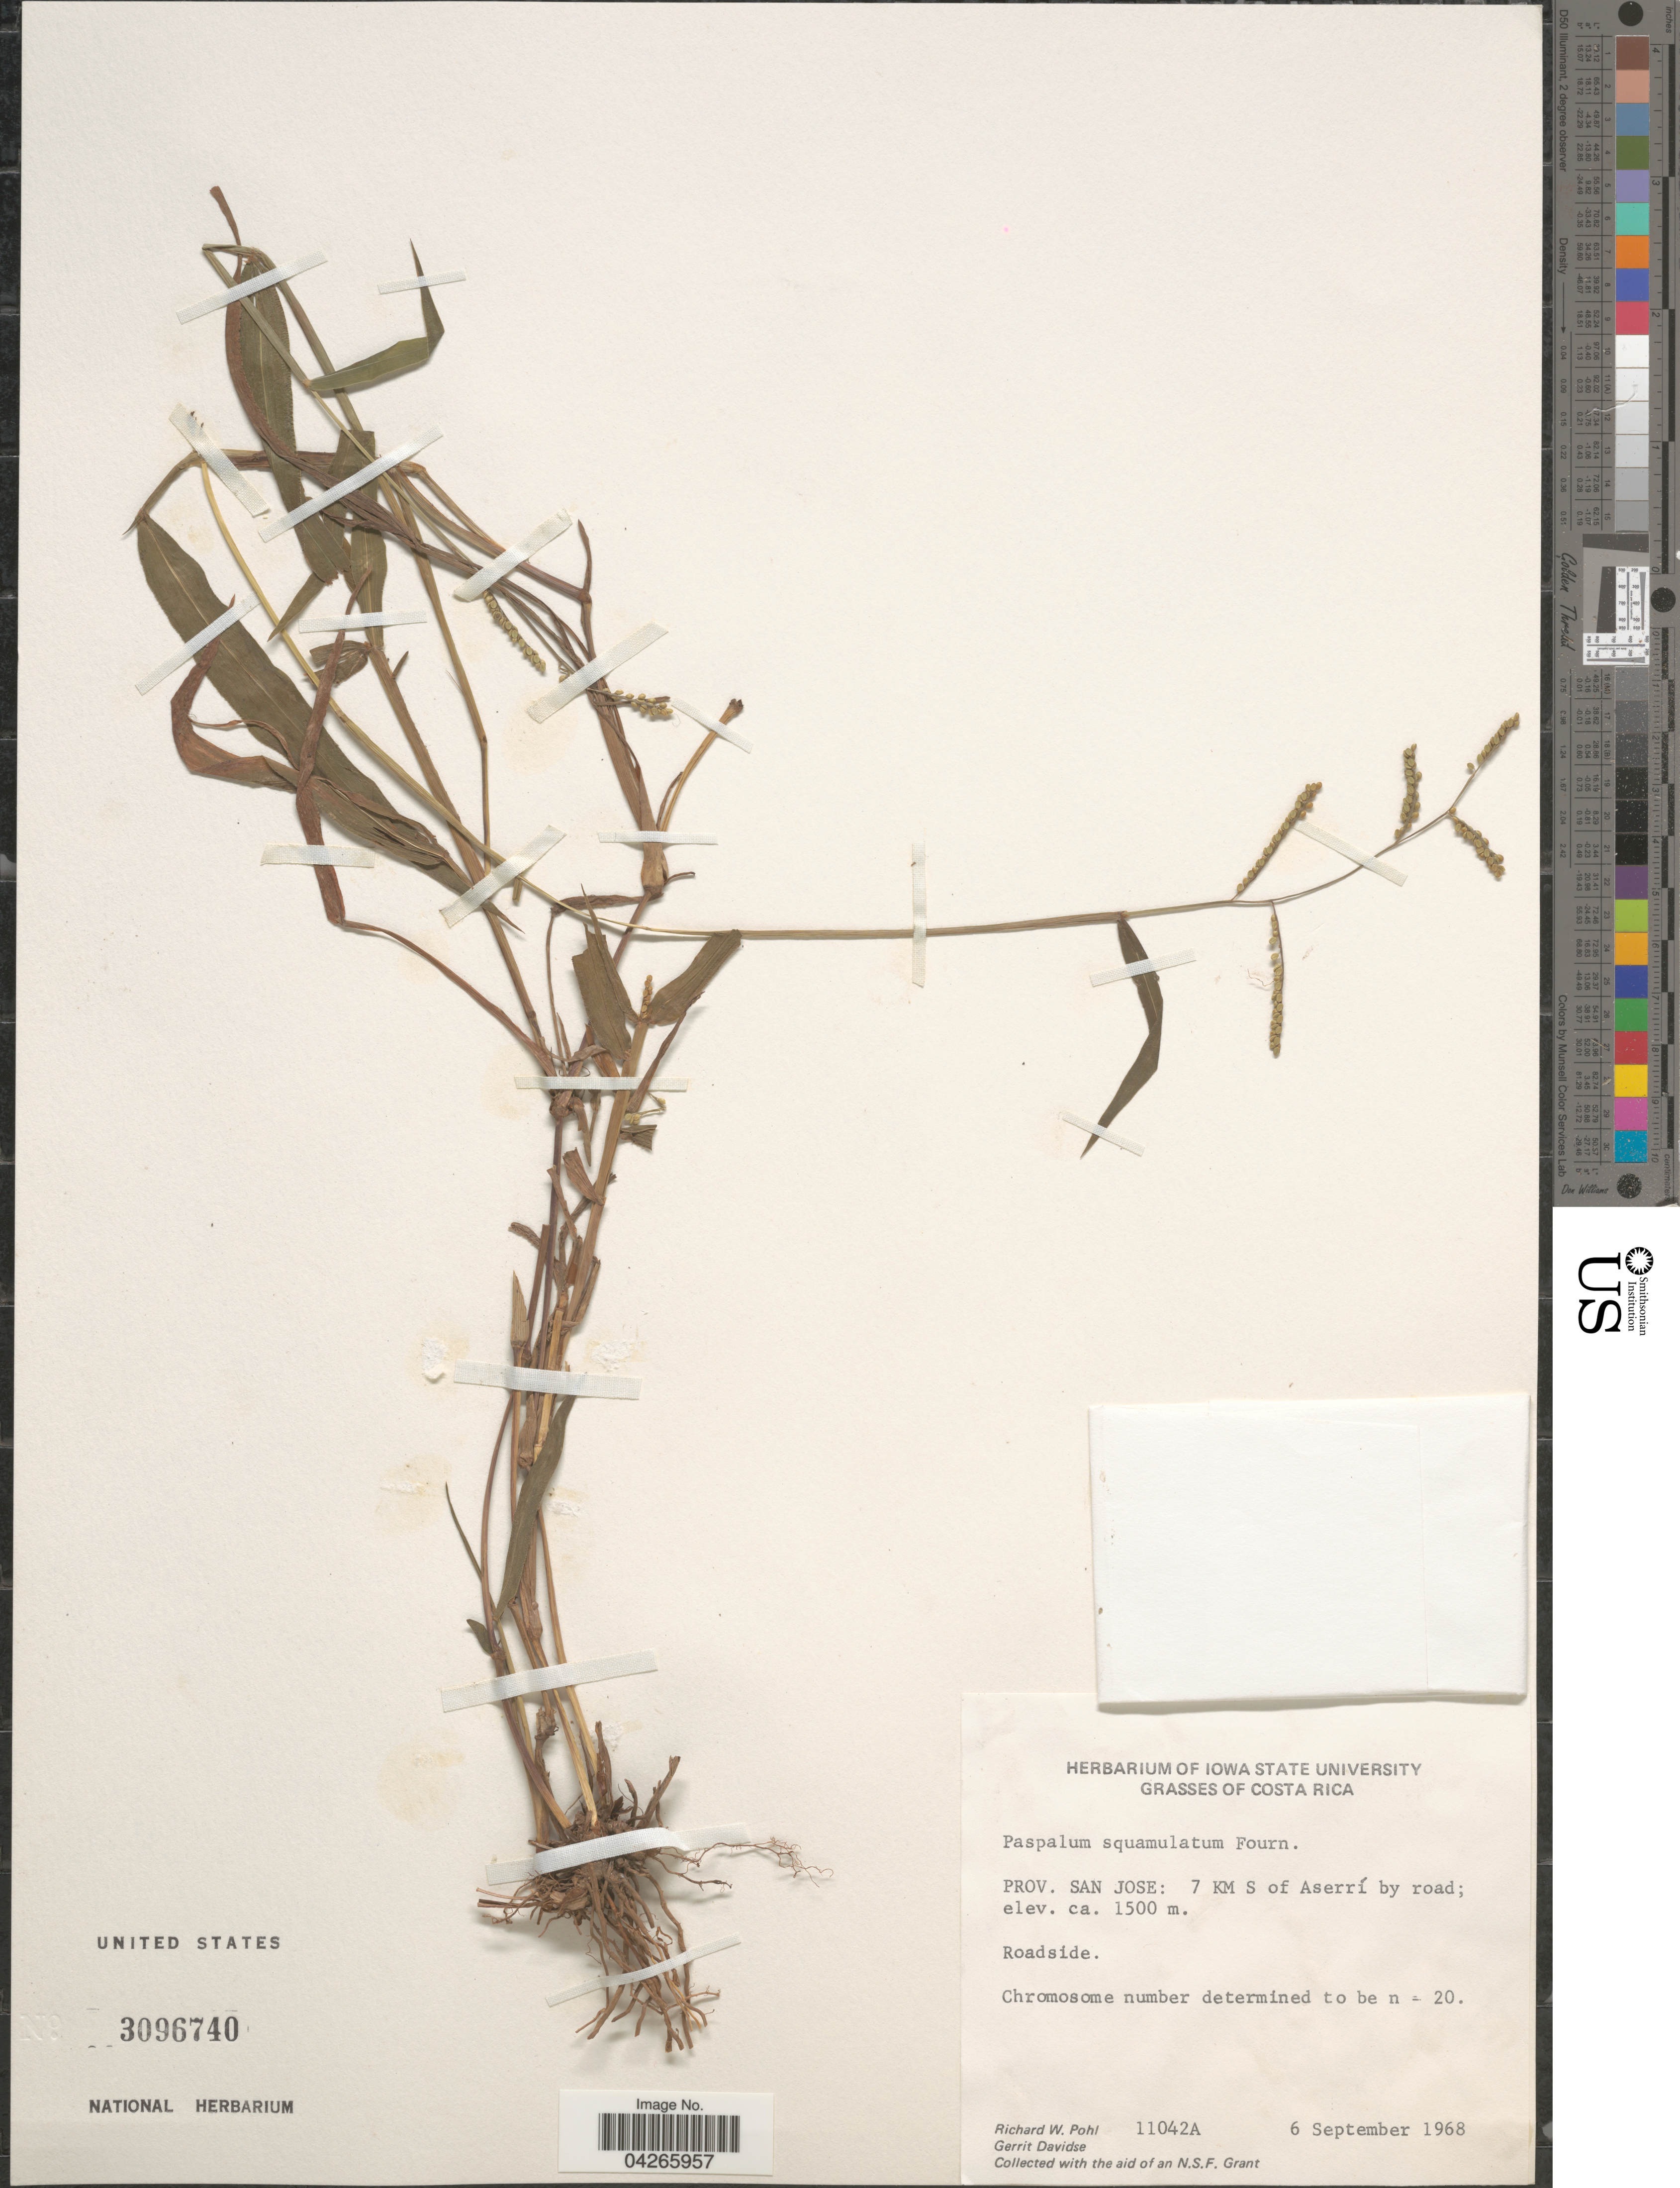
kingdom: Plantae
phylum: Tracheophyta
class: Liliopsida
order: Poales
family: Poaceae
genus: Paspalum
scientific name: Paspalum squamulatum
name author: E. Fourn.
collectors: R. W. Pohl & G. Davidse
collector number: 11042A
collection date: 1968-09-06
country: Costa Rica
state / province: San José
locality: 7 KM S of Aserrí by road.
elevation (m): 1500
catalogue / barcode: US 3096740